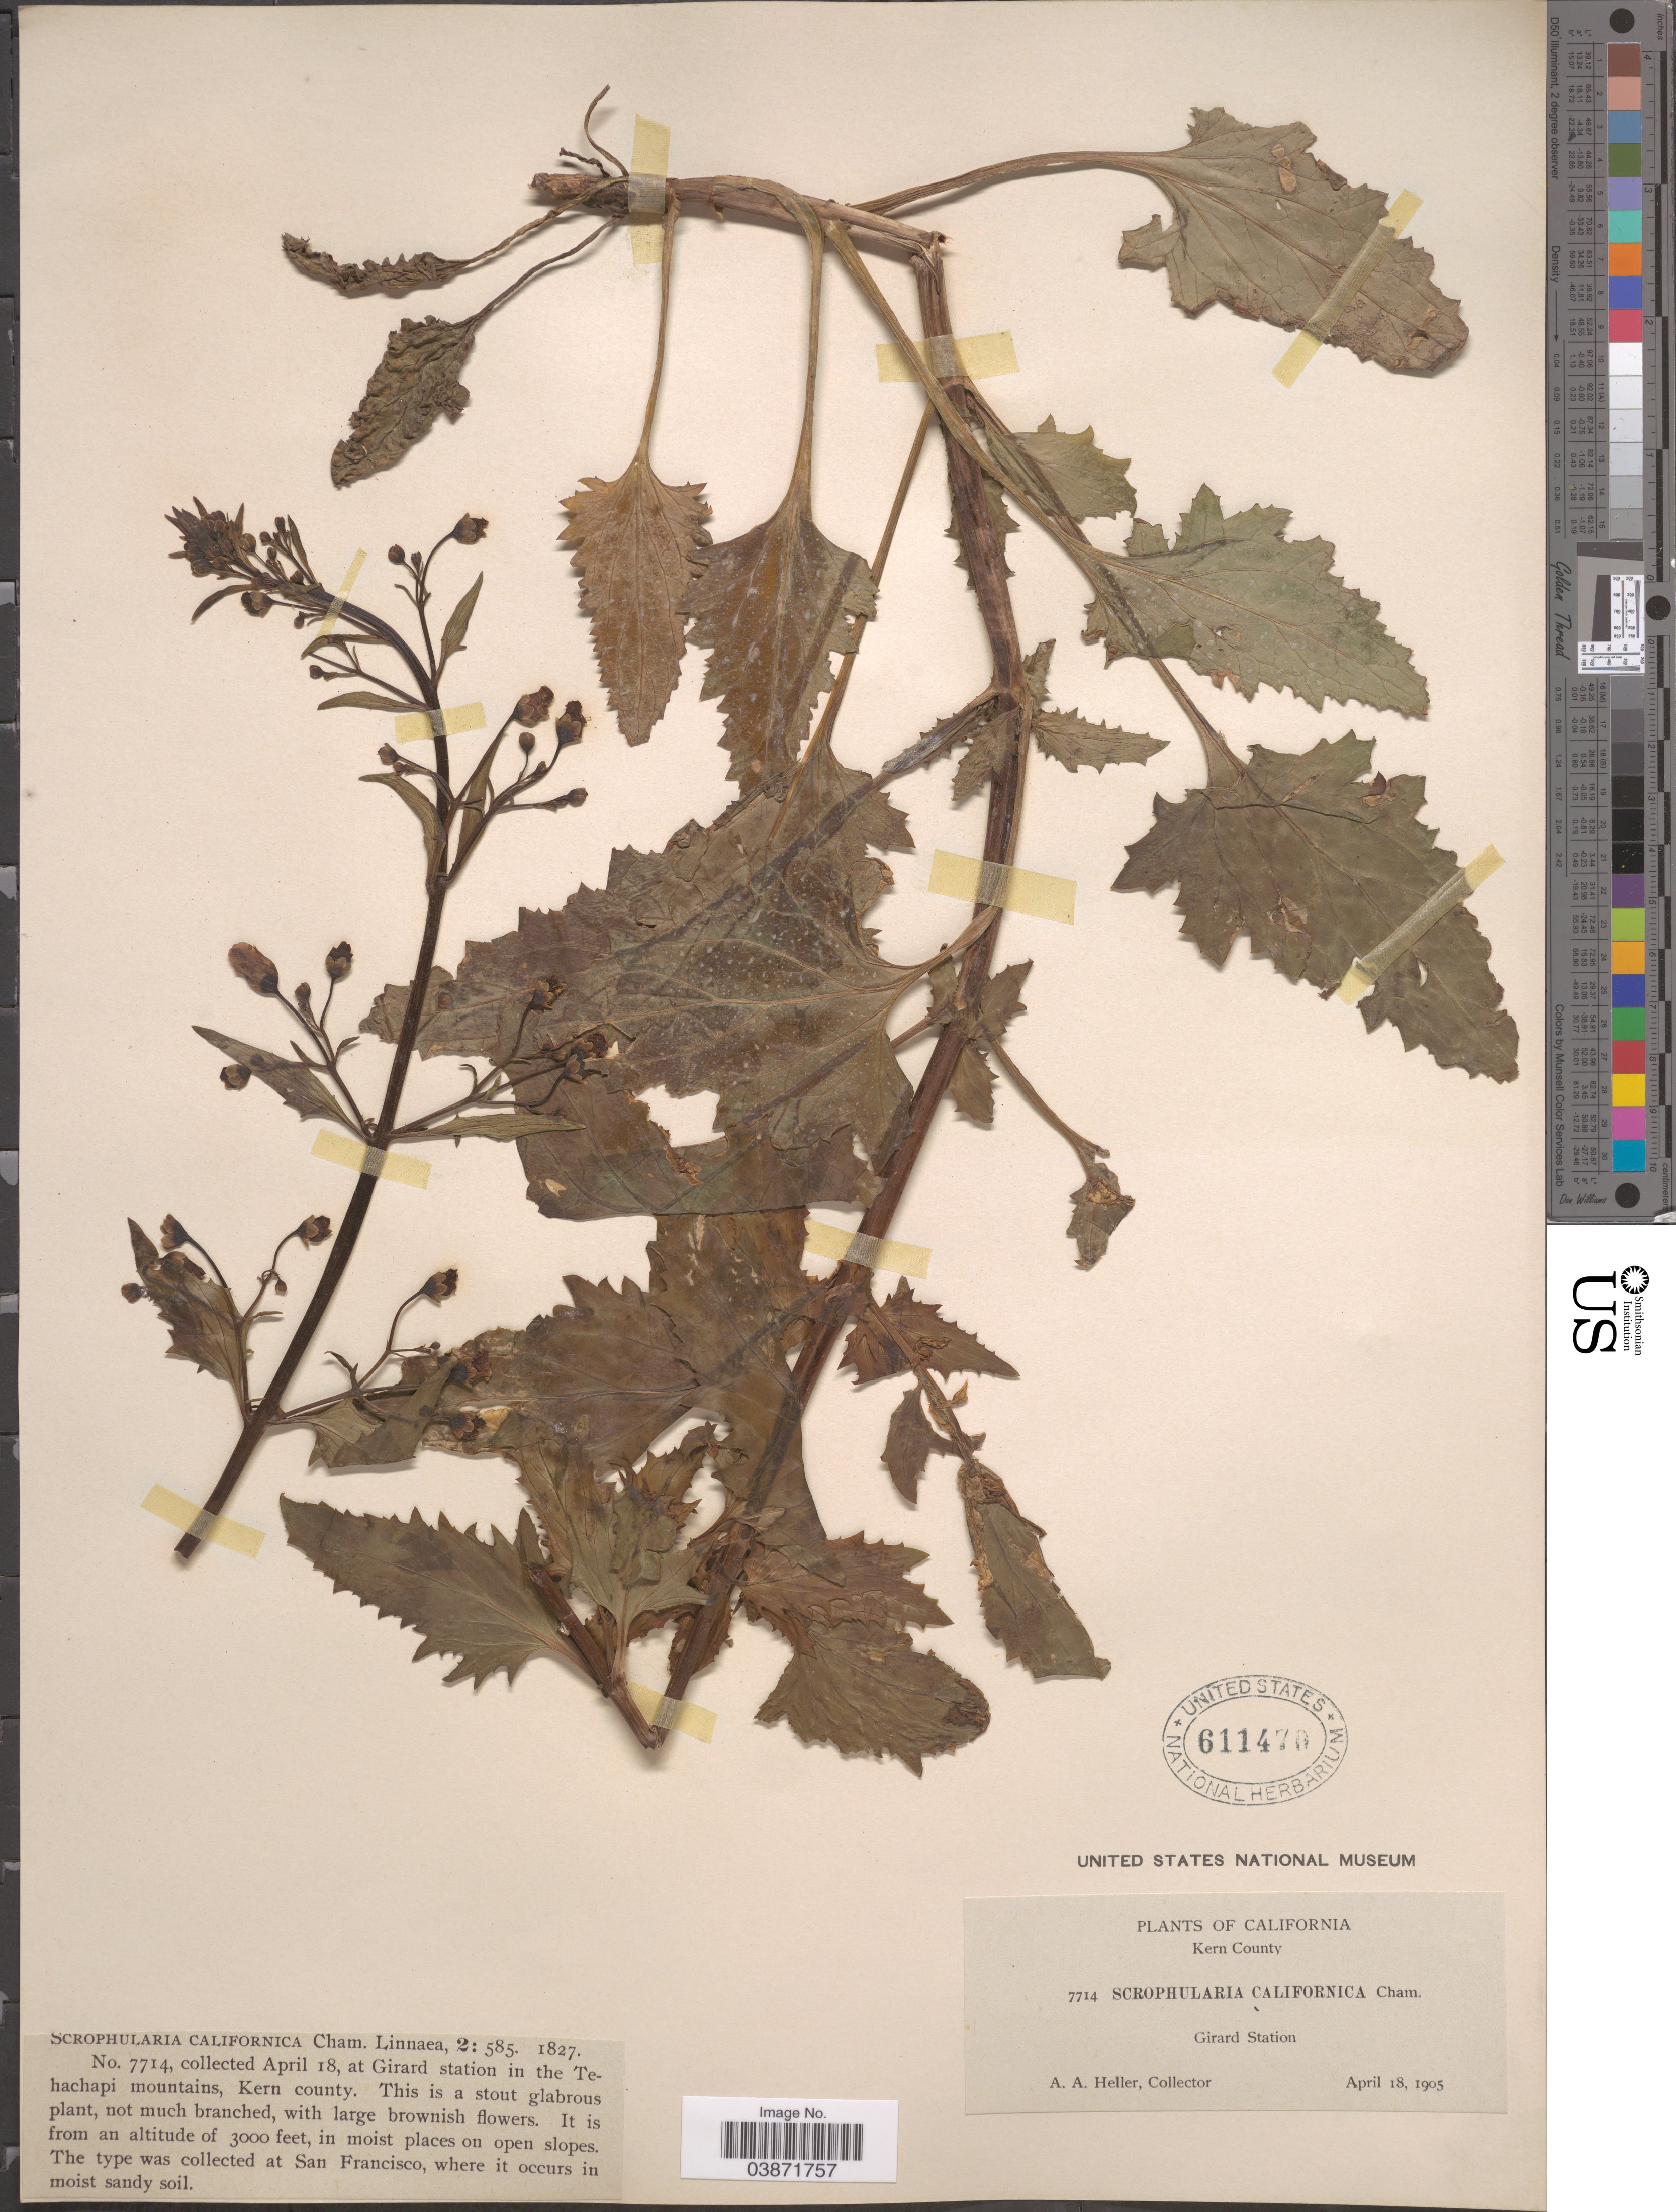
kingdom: Plantae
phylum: Tracheophyta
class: Magnoliopsida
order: Lamiales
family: Scrophulariaceae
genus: Scrophularia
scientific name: Scrophularia californica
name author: Cham. & Schltdl.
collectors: A. A. Heller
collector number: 7714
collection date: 1905-04-18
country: United States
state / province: California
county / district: Kern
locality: At Girard station in the hachapi mounains, Kern County.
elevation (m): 914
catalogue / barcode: US 611470